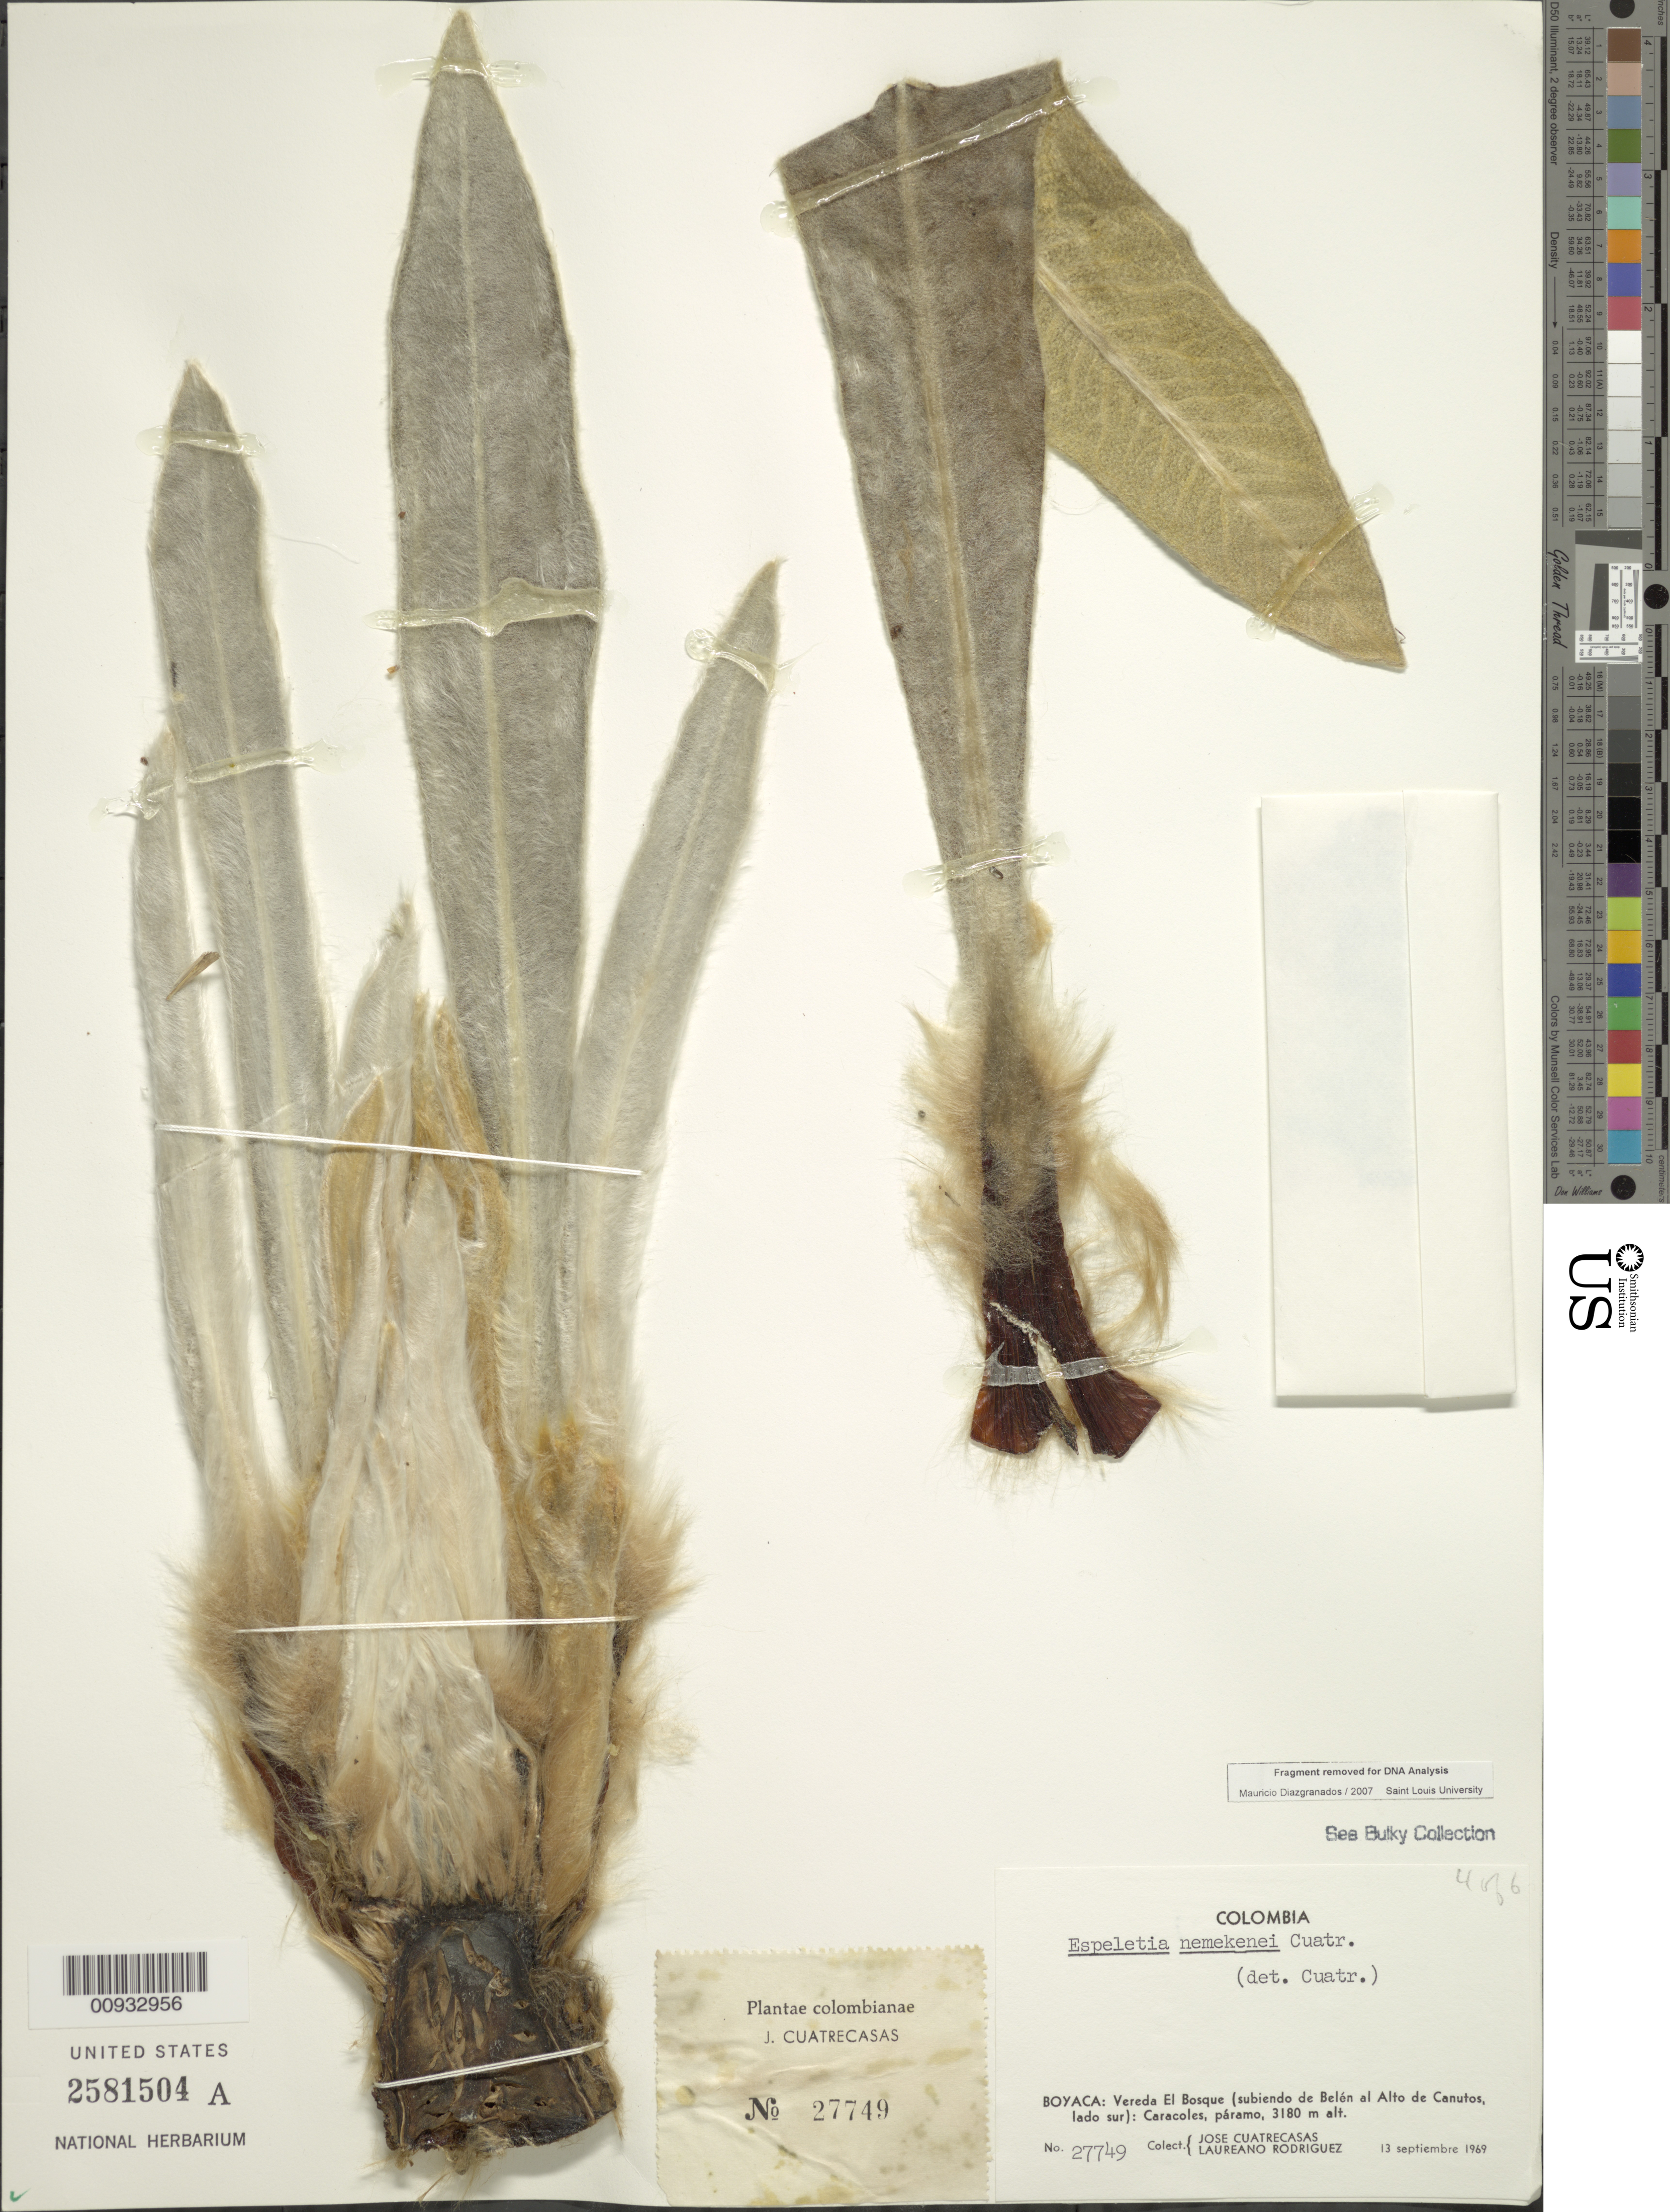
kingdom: Plantae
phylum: Tracheophyta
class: Magnoliopsida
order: Asterales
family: Asteraceae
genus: Espeletia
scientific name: Espeletia nemekenei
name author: Cuatrec.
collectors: J. Cuatrecasas & L. Rodriguez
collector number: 27749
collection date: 1969-09-13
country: Colombia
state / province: Boyacá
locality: Vereda El Bosque (subiendo de Belen al Alto de Canutos, lado sur), Caracoles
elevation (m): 3180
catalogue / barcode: US 2581504A